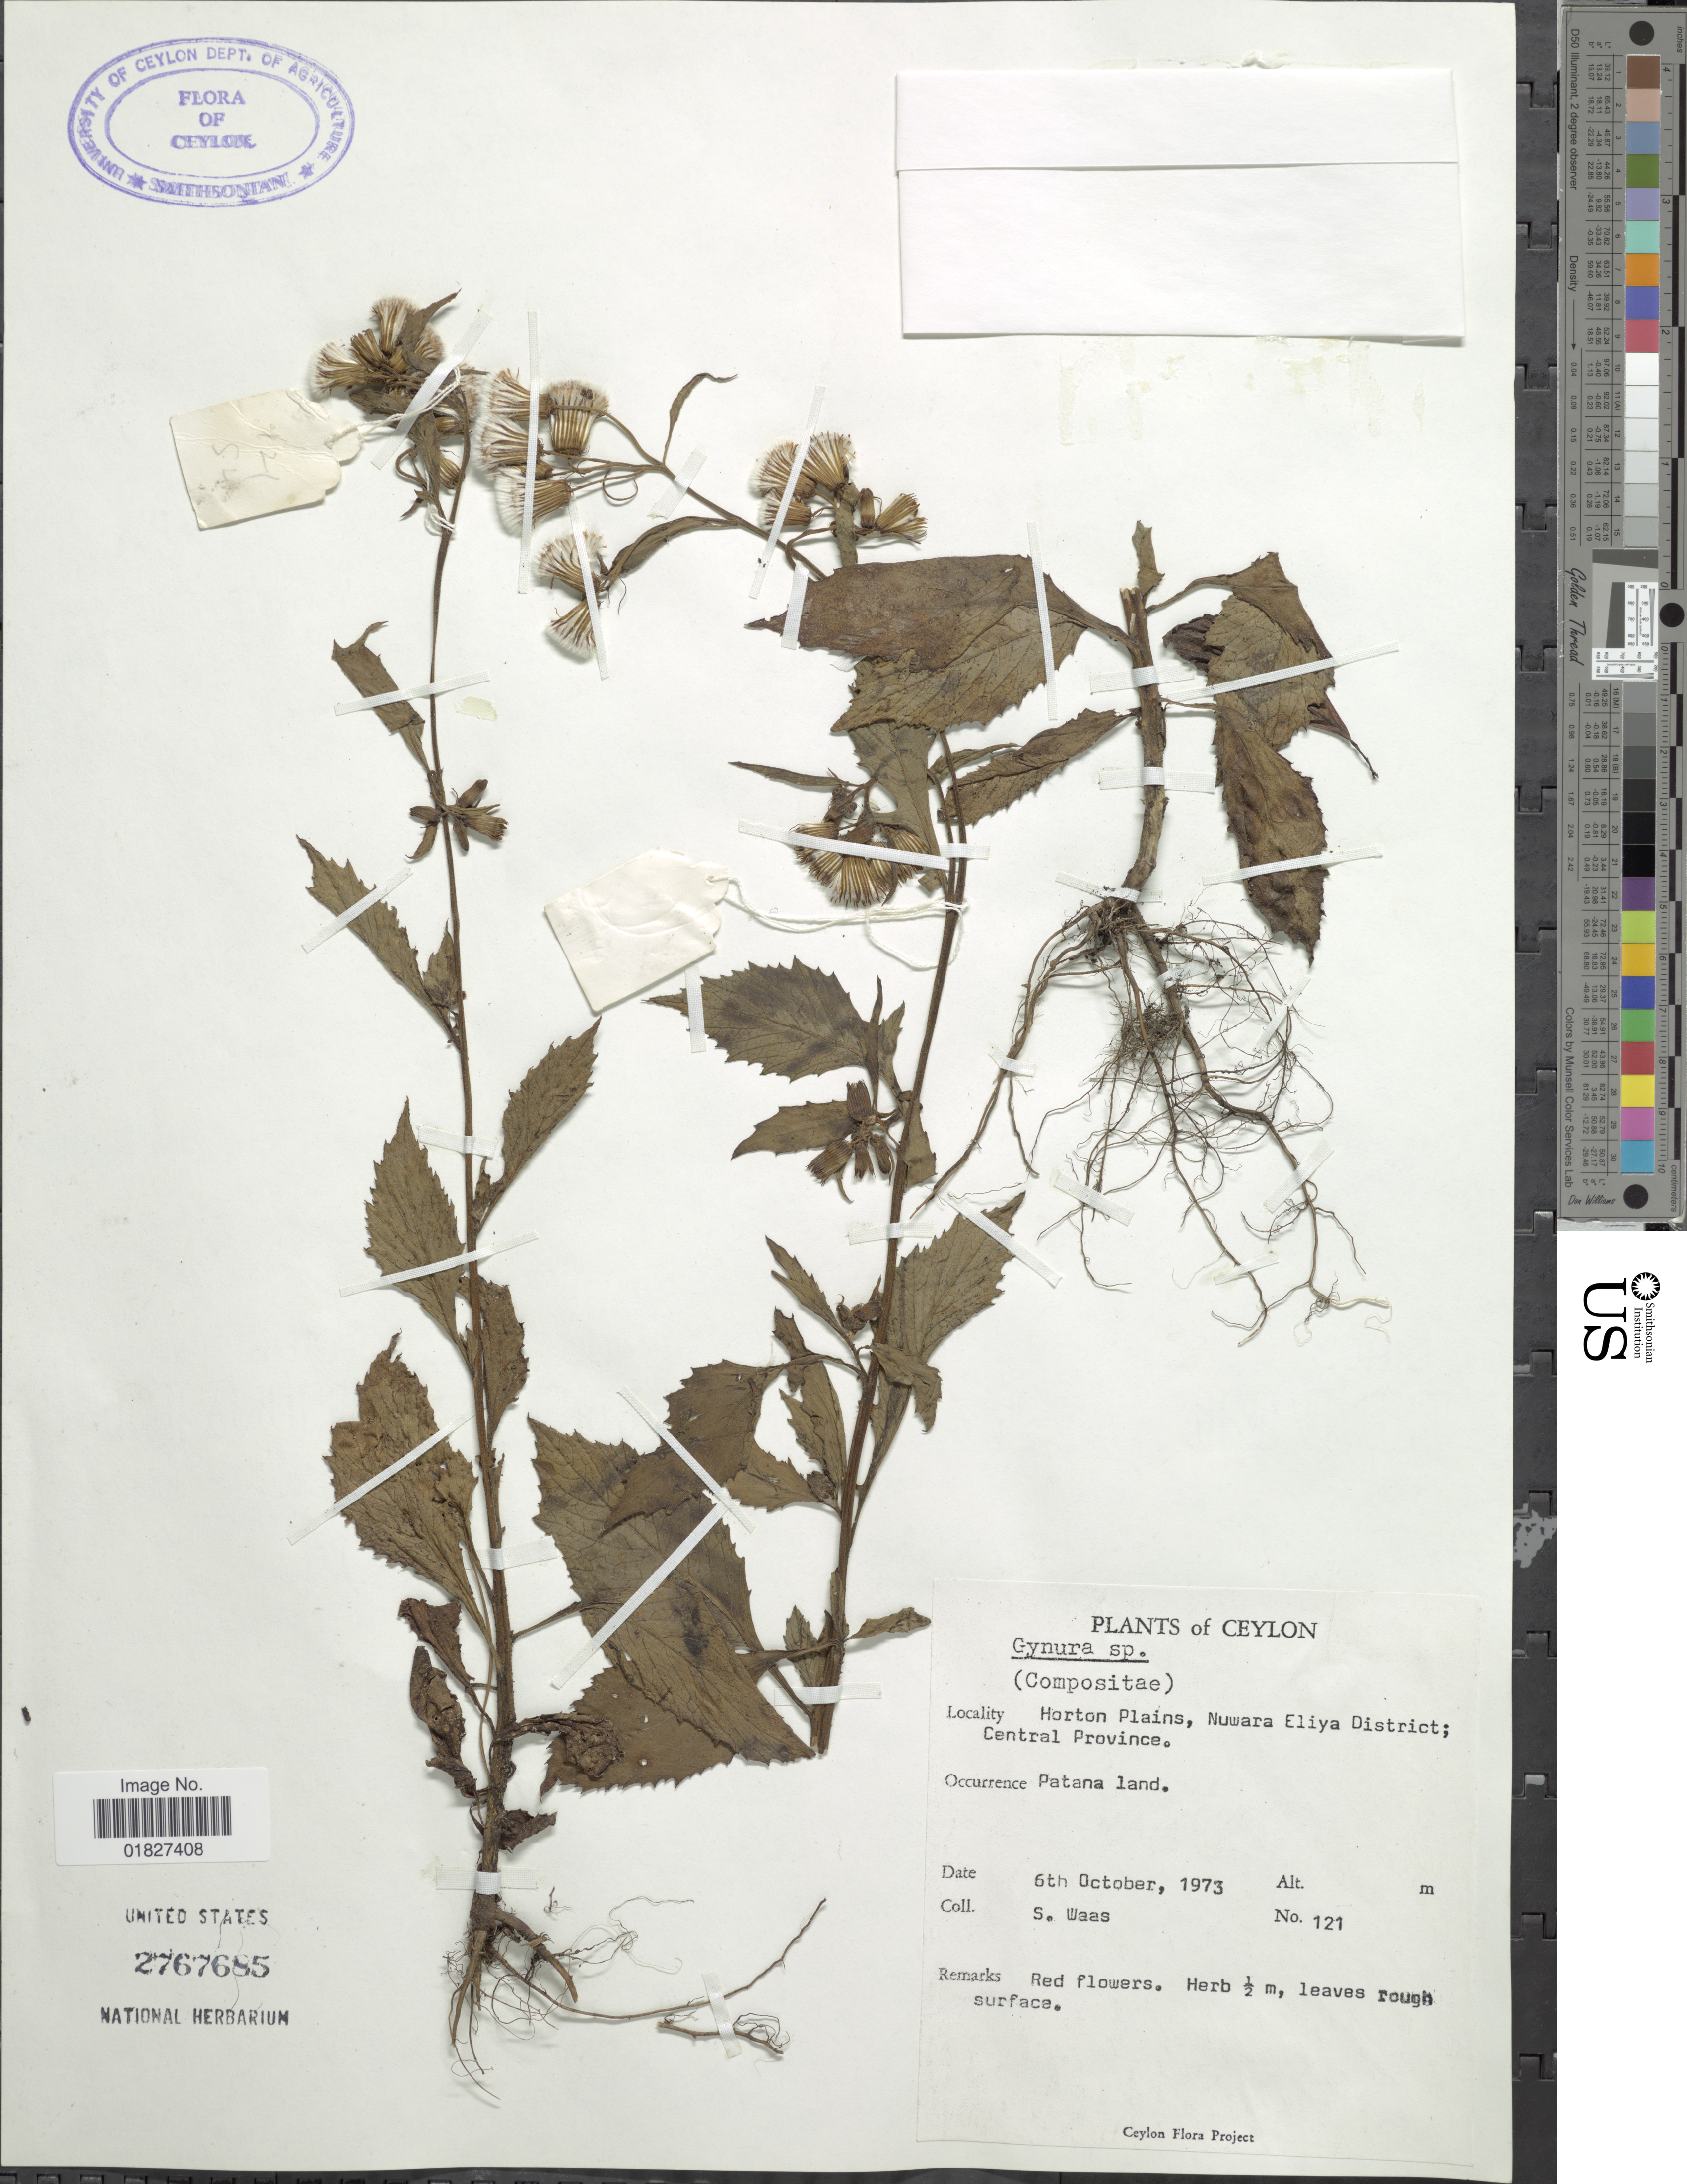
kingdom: Plantae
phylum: Tracheophyta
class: Magnoliopsida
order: Asterales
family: Asteraceae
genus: Crassocephalum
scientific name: Crassocephalum crepidioides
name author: (Benth.) S. Moore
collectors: S. Waas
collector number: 121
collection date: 1973-10-06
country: Sri Lanka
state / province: Central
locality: Ceylon, Horton Plains, Nuwara Eliya District, Patana Island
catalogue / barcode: US 2767685